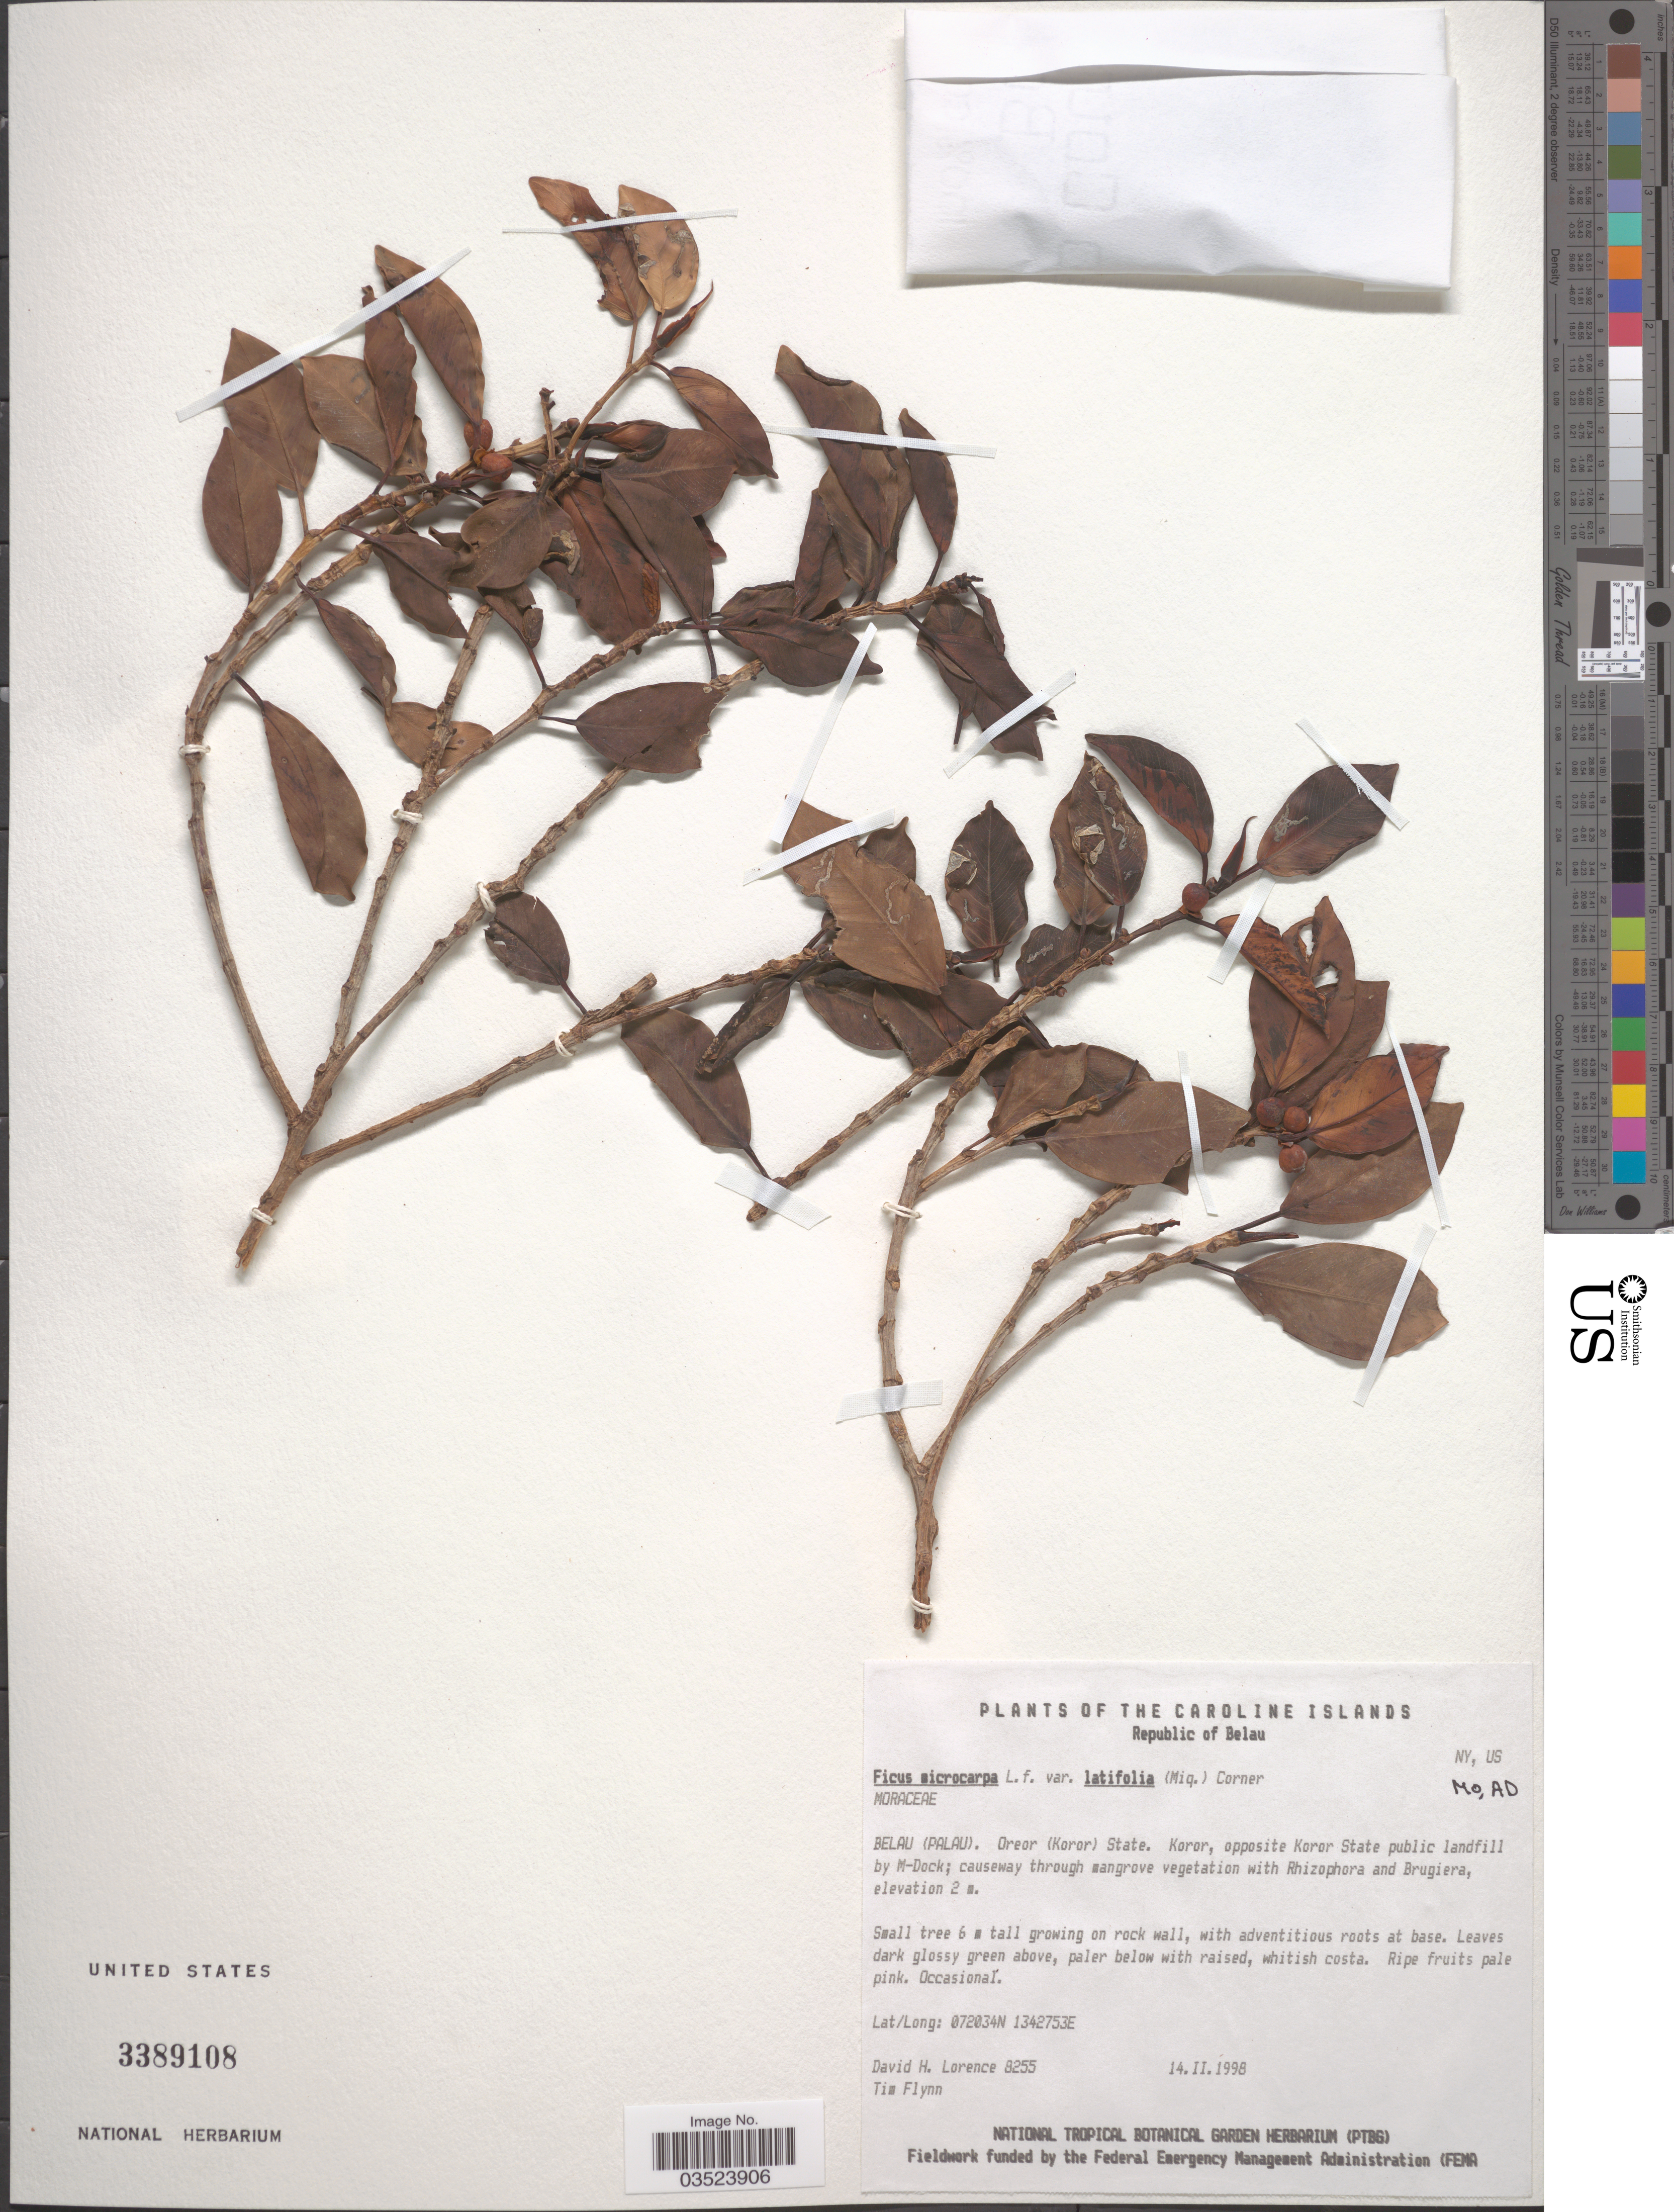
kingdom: Plantae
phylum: Tracheophyta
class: Magnoliopsida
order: Rosales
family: Moraceae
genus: Ficus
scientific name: Ficus microcarpa var. latifolia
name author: (Miq.) Corner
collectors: D. Lorence & T. Flynn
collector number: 8255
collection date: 1998-02-14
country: Palau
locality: The Caroline Islands. Republic of Belau. Oreor (Koror) State. Koror, opposite Koror State public landfill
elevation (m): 2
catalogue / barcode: US 3389108